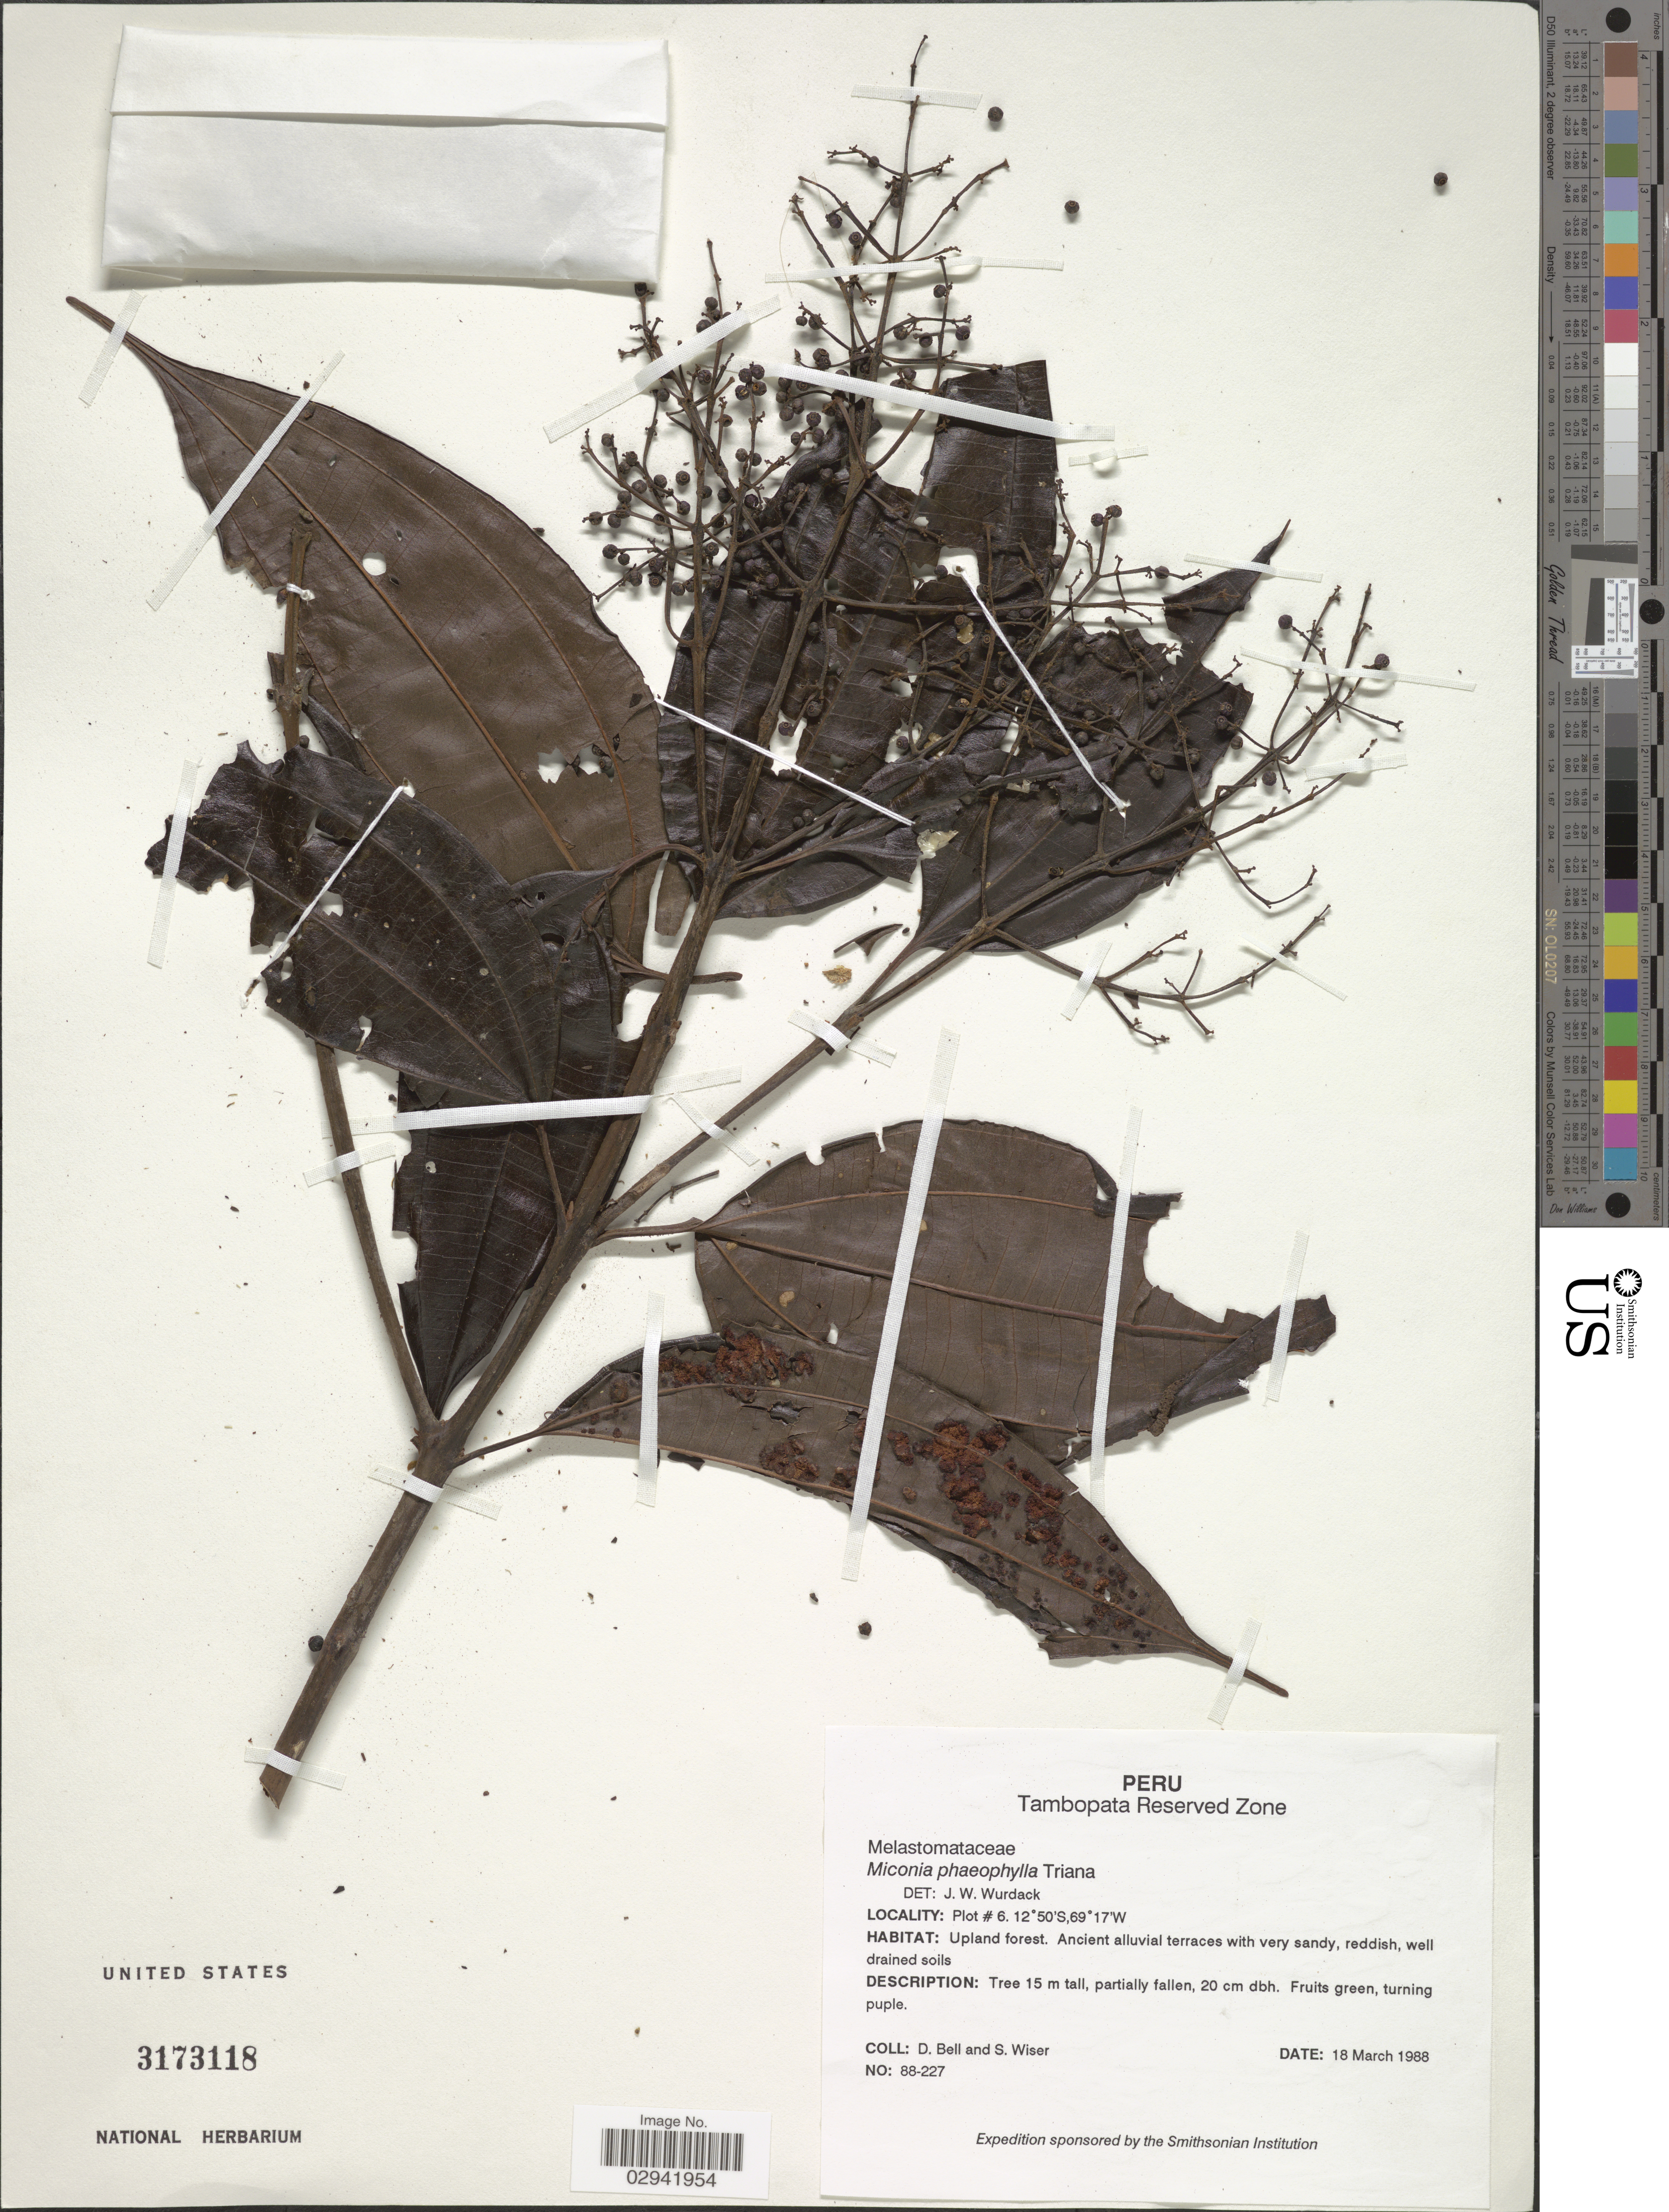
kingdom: Plantae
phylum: Tracheophyta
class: Magnoliopsida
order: Myrtales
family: Melastomataceae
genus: Miconia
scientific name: Miconia phaeophylla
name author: Triana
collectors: D. A. Bell & S. Wiser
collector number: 88-227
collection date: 1988-03-18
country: Peru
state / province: Madre de Dios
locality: Tambopata Reserved Zone. Plot # 6.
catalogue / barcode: US 3173118